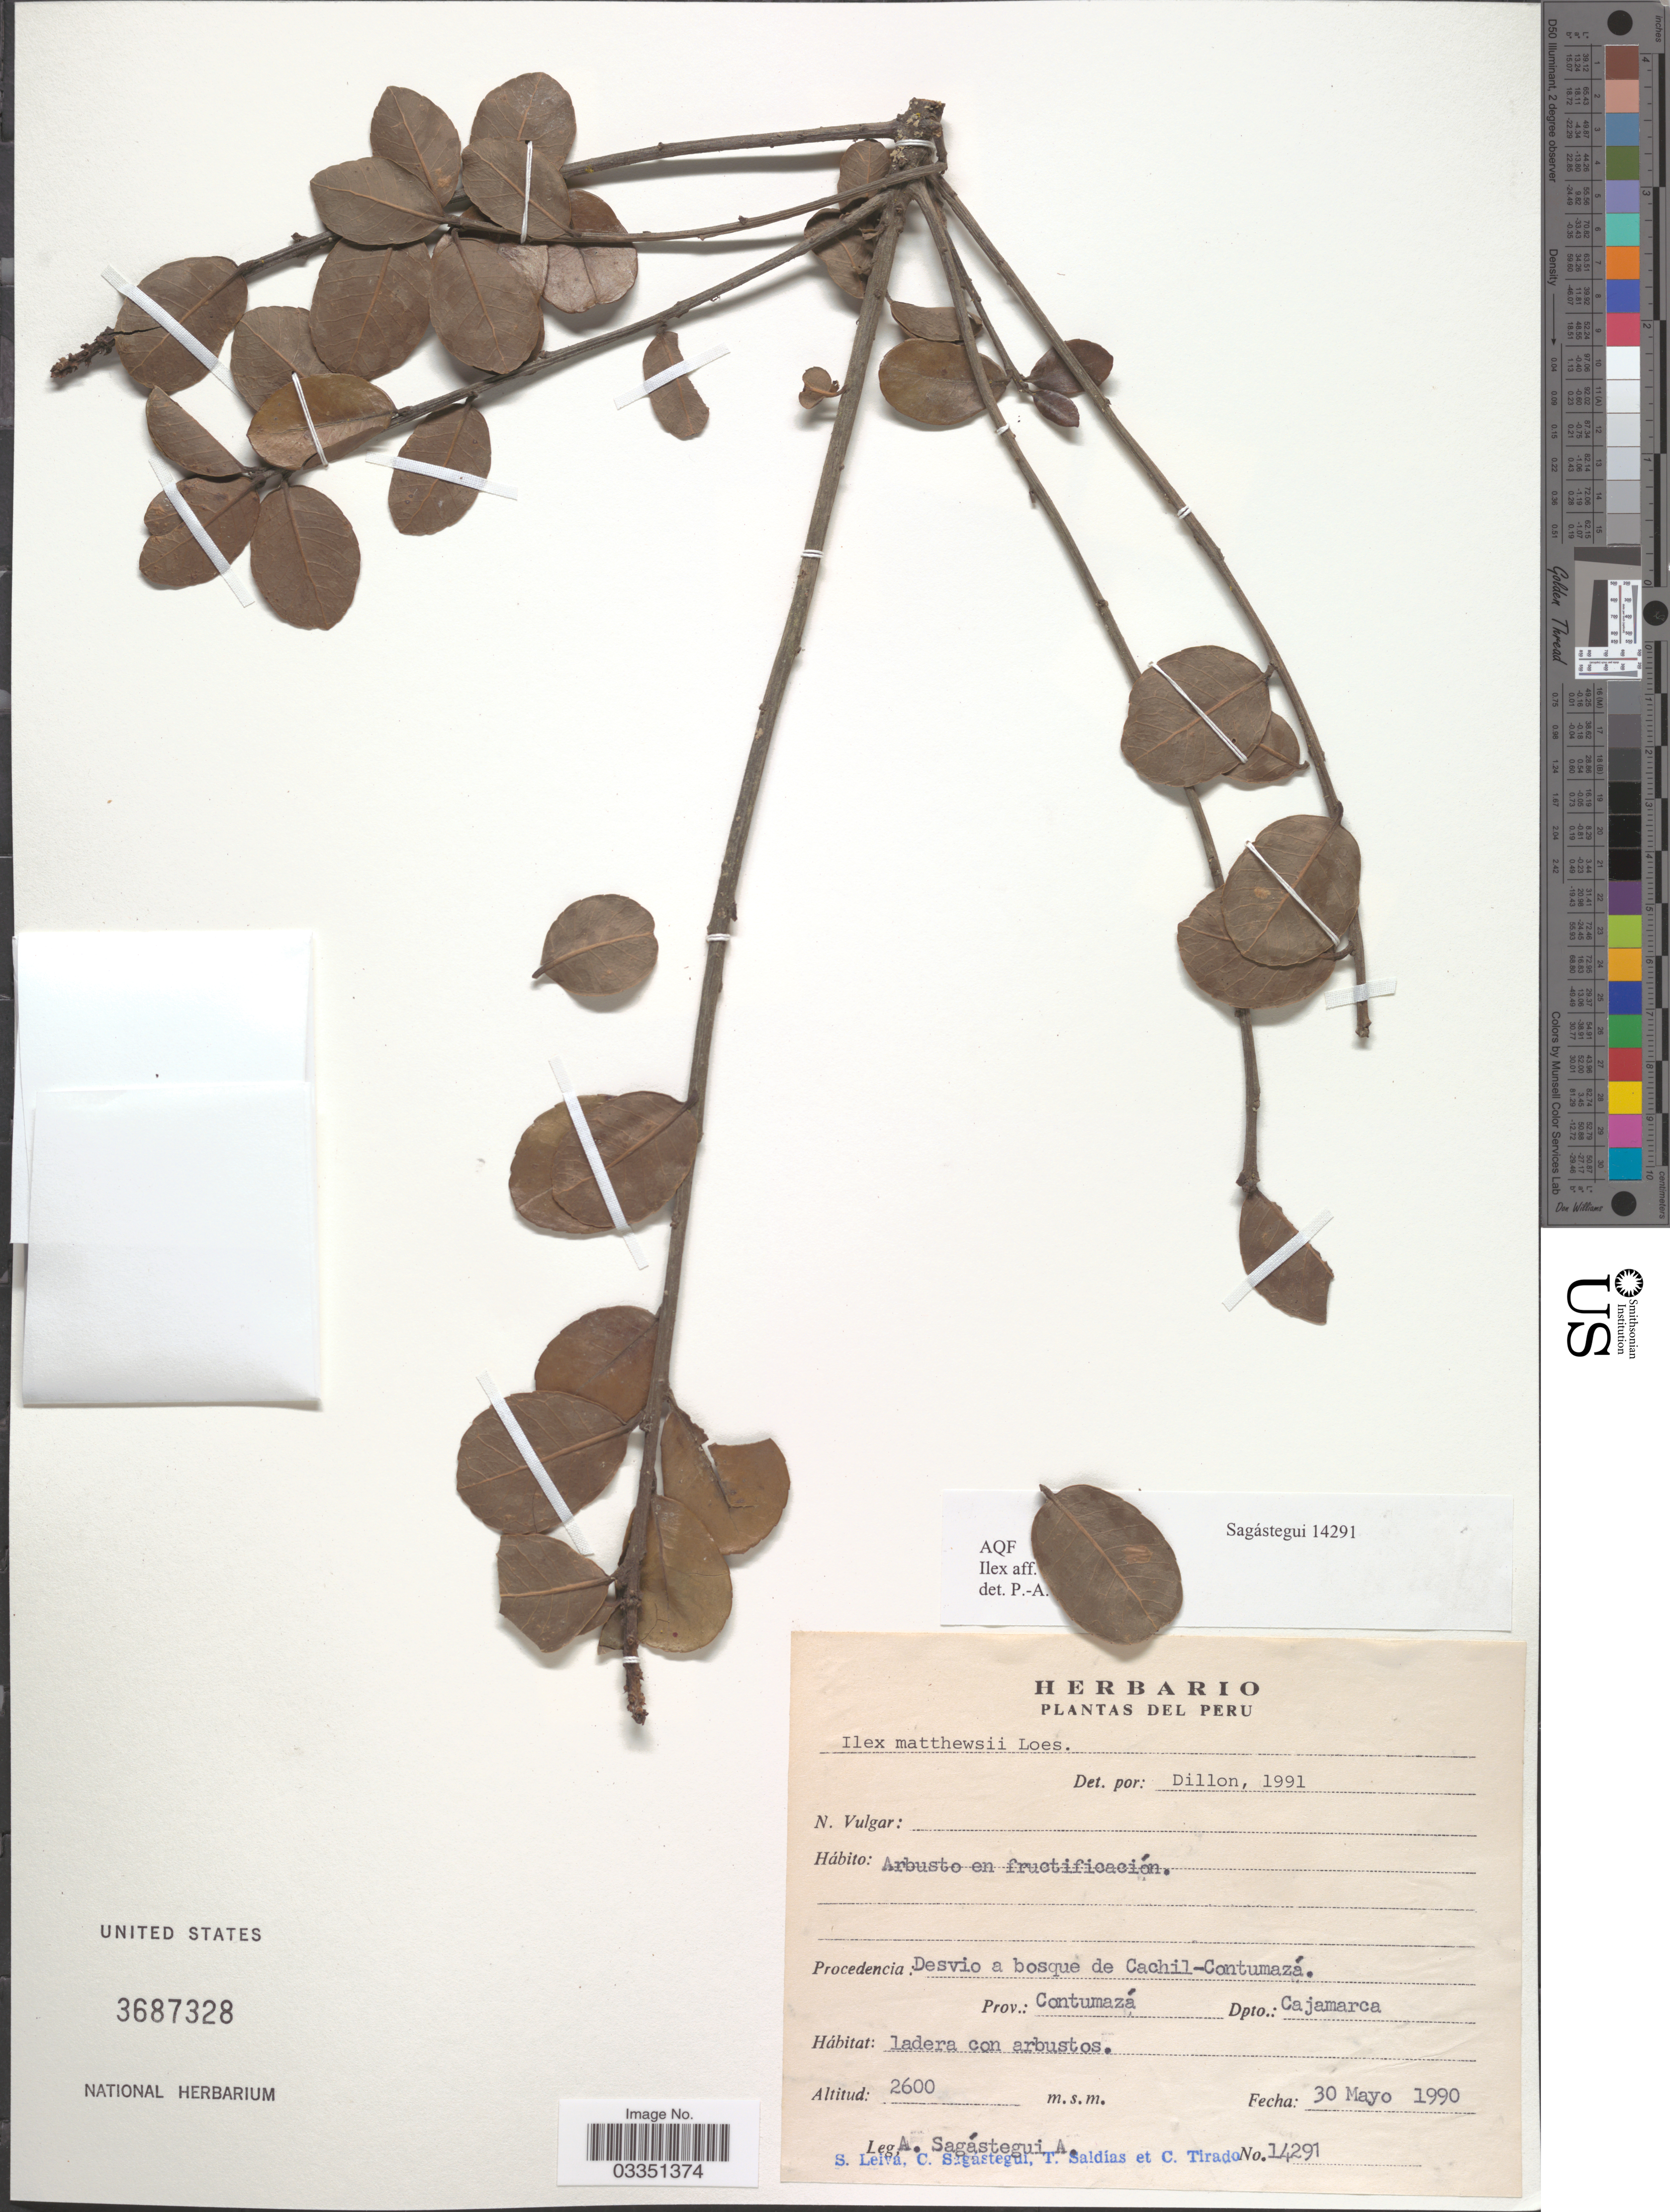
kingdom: Plantae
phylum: Tracheophyta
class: Magnoliopsida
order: Aquifoliales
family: Aquifoliaceae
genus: Ilex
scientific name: Ilex uniflora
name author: Fawc. & Rendle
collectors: A. Sagástegui A., S. Leiva, C. Sagástegui, T. Saldias & C. Tirado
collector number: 14291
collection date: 1990-05-30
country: Peru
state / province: Cajamarca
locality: Procedencia: Desvio a bosque de Cachil-Contumazá. Prov.: Contumazá. Dpto.: Cajamarca.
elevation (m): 2600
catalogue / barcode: US 3687328